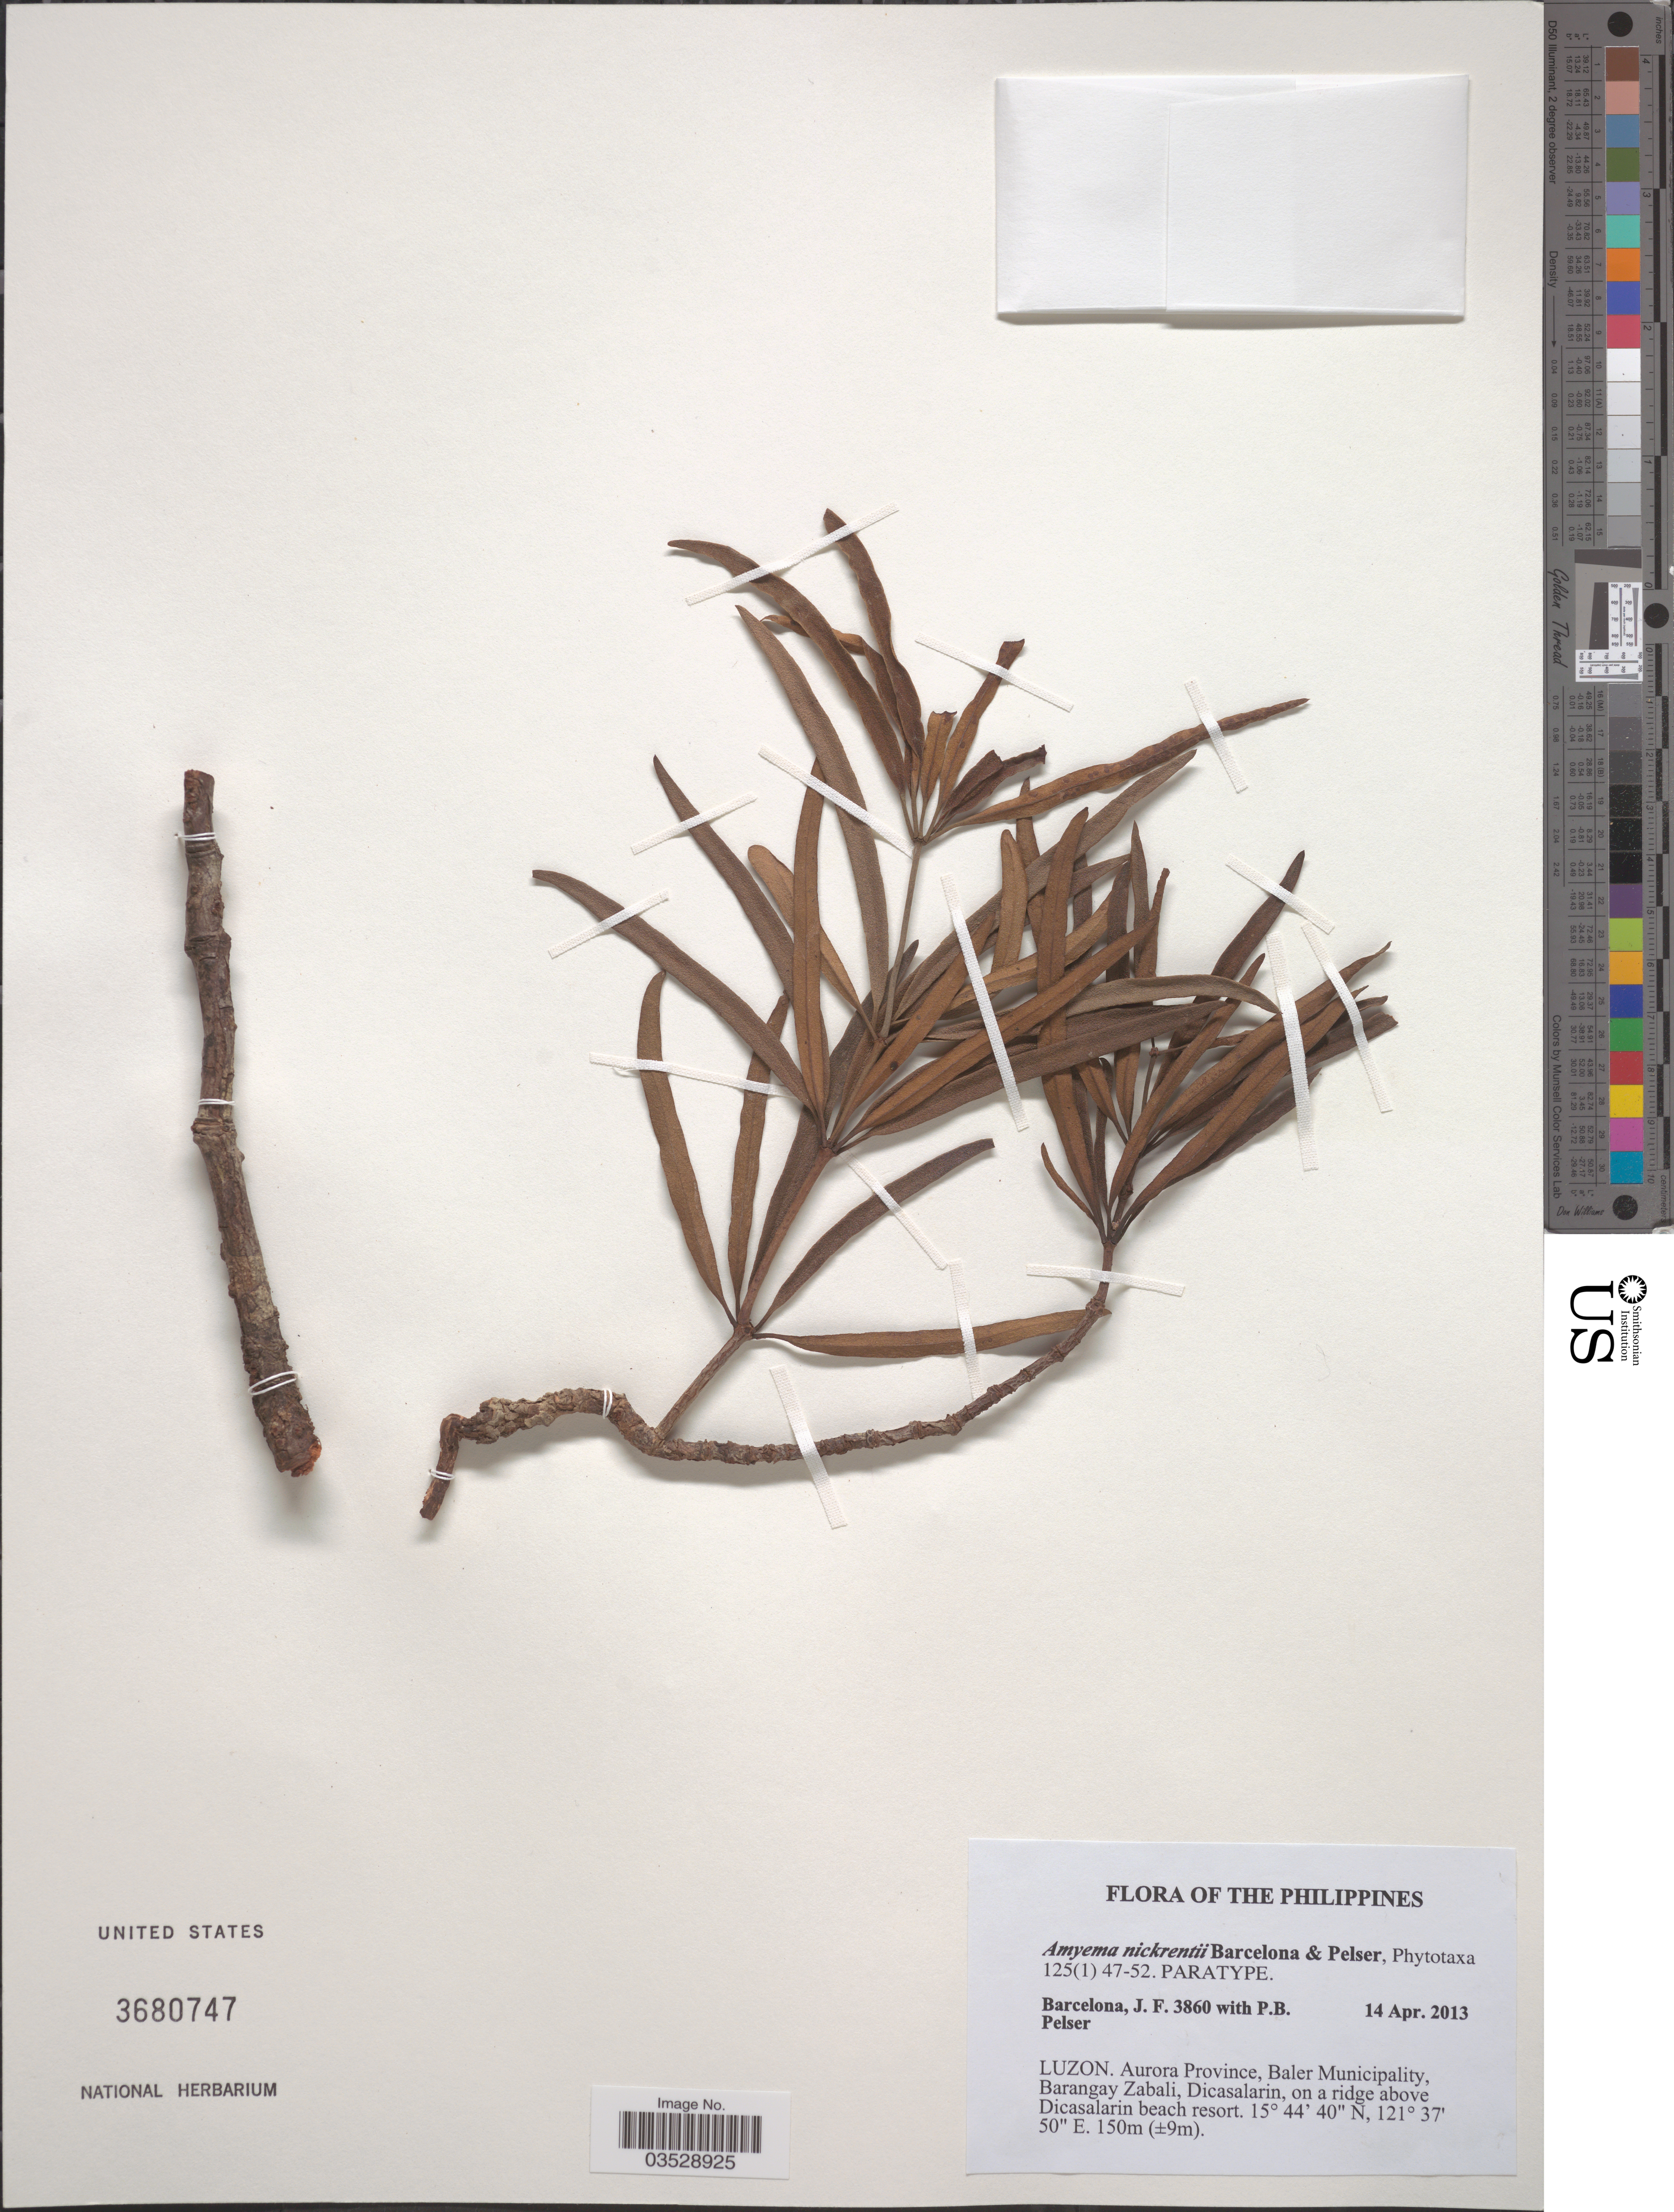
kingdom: Plantae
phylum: Tracheophyta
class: Magnoliopsida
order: Santalales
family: Loranthaceae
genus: Amyema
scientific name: Amyema nickrentii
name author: Barcelona & Pelser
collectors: J. F. Barcelona & P. Pelser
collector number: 3860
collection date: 2013-04-14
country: Philippines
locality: Luzon. Aurora Province, Baler Municipality, Barangay Zabali, Dicasalarin, in coastal forest along road from Sitio Cemento to Dicasalarin beach resort.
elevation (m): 150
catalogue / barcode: US 3680747